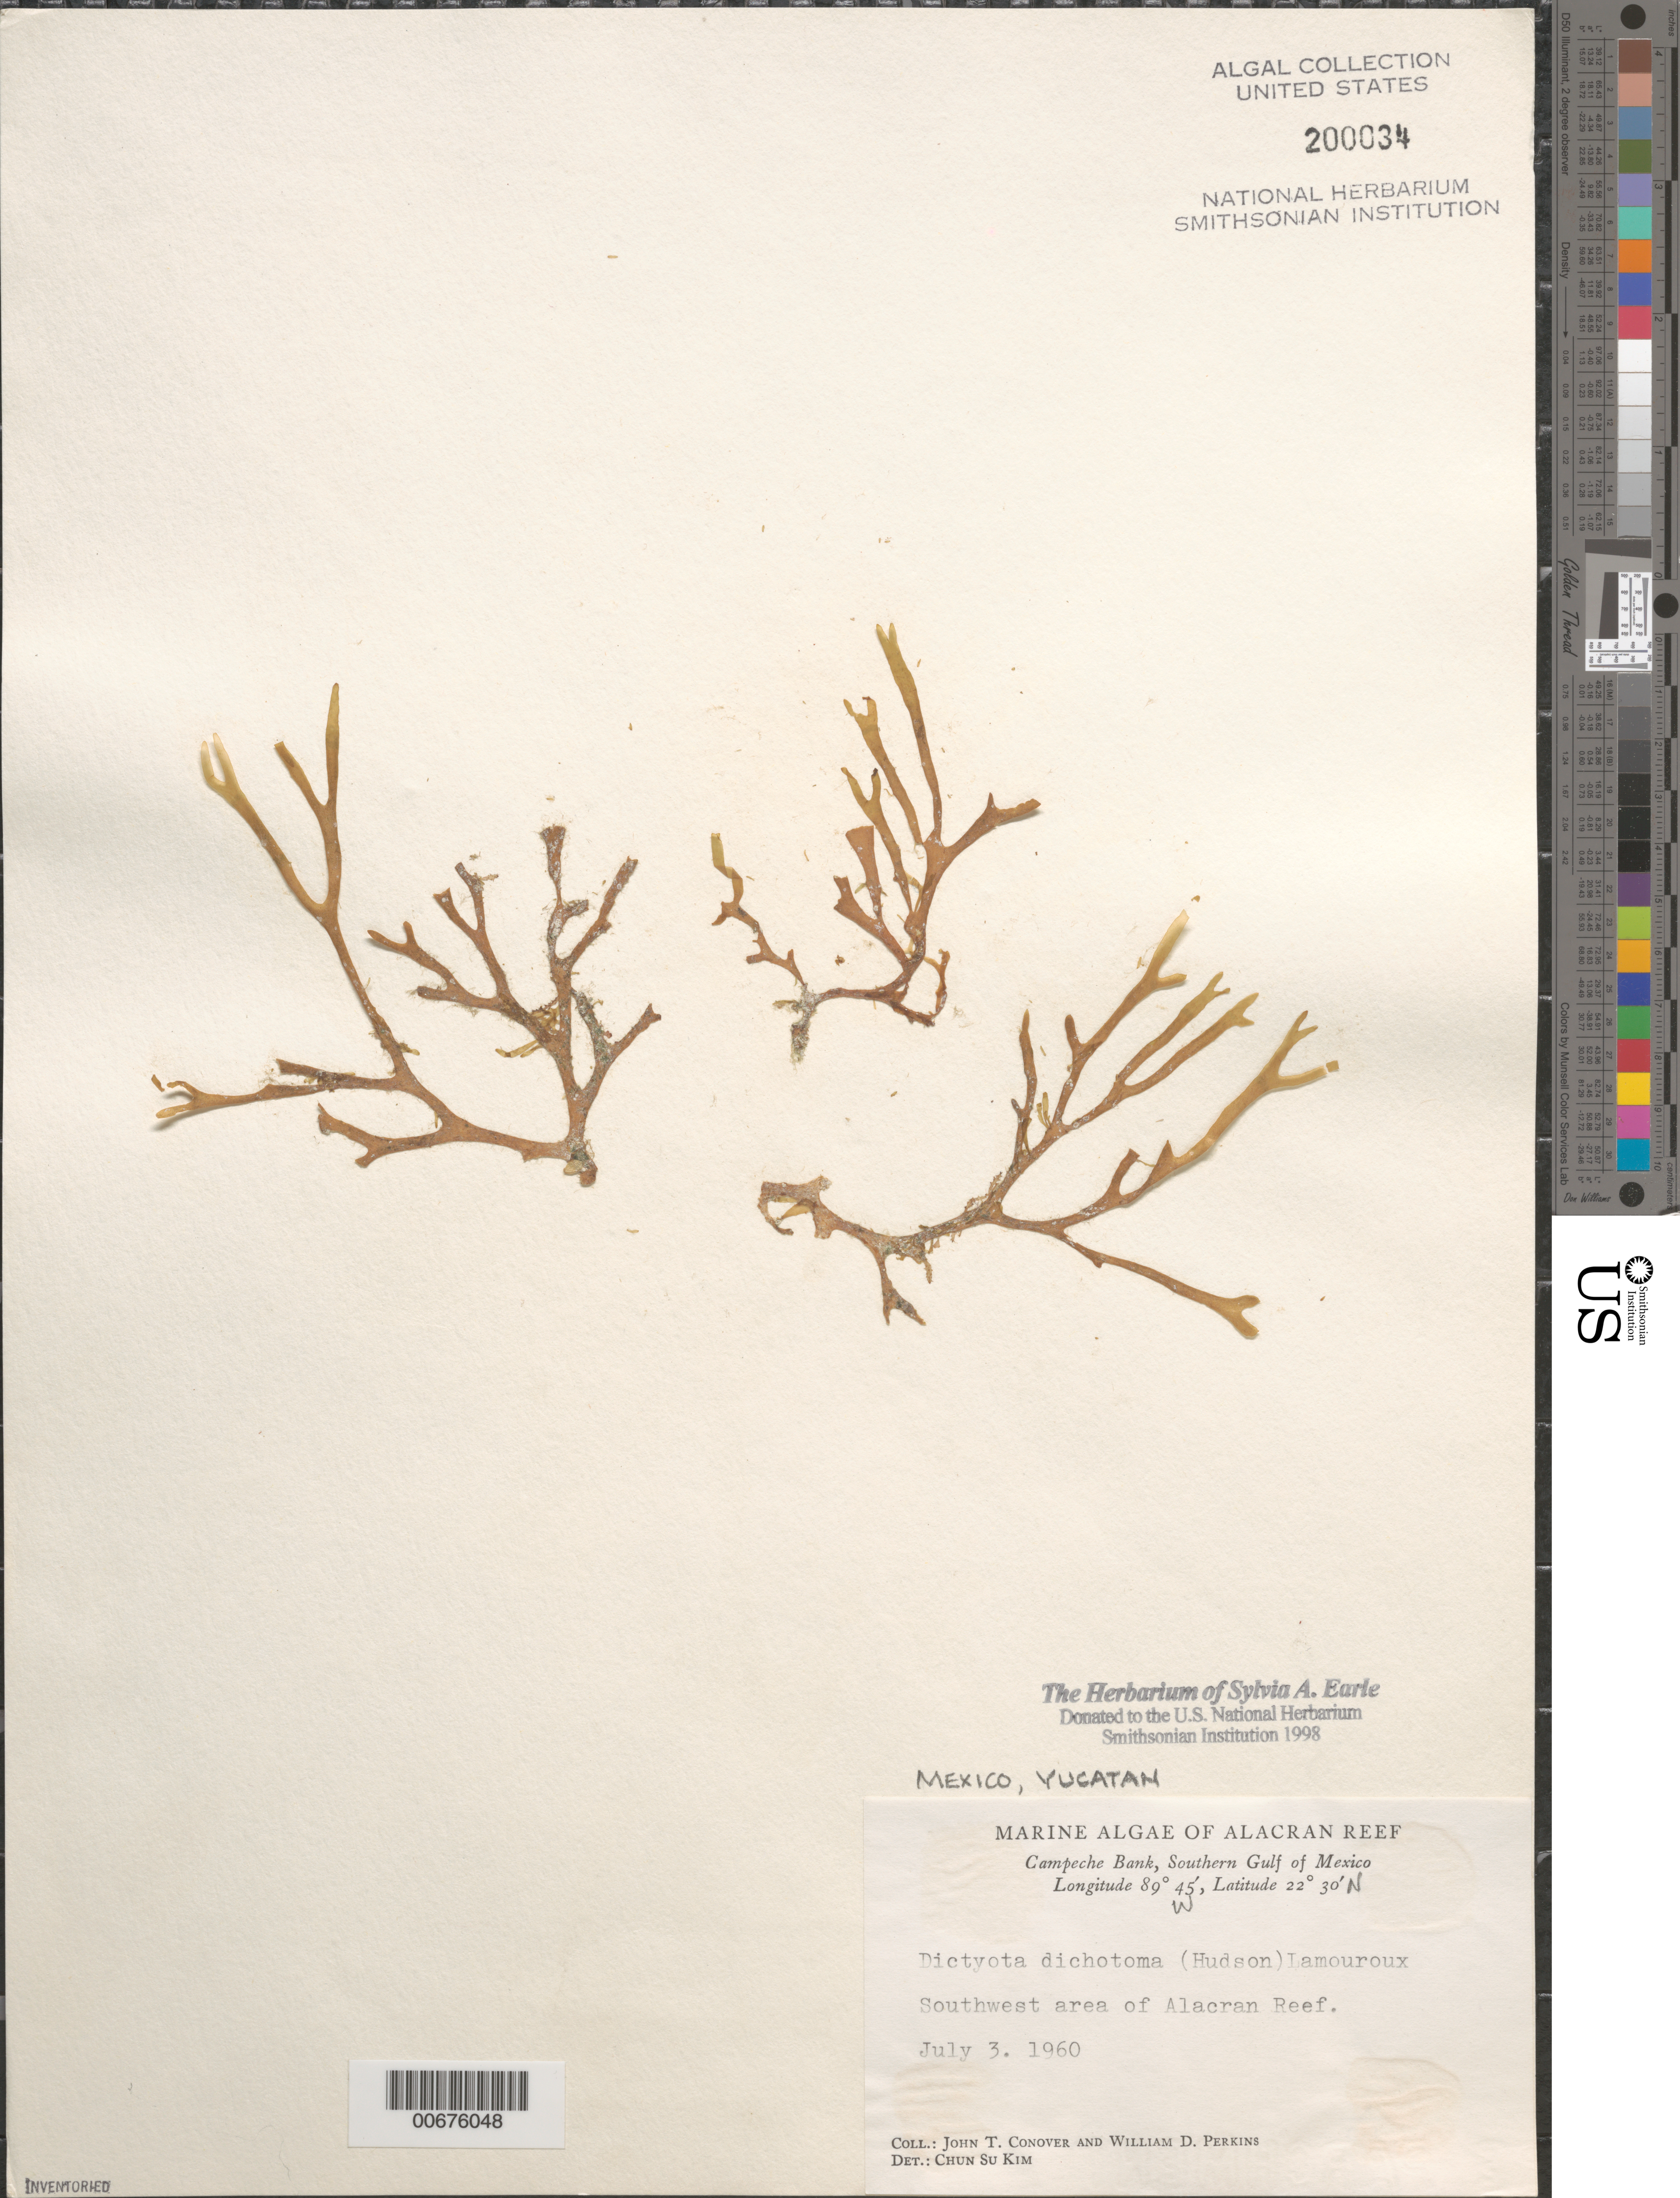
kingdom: Chromista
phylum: Ochrophyta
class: Phaeophyceae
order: Dictyotales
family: Dictyotaceae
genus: Dictyota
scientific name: Dictyota dichotoma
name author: (Huds.) J.V.Lamouroux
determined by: Kim, Chun Su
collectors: J. T. Conover & W. D. Perkins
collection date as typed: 03 Jul 1960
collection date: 1960-07-03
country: Mexico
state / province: Yucatan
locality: Alacran Reef, Campeche Bank, southern Gulf of Mexico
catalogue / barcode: US 200034